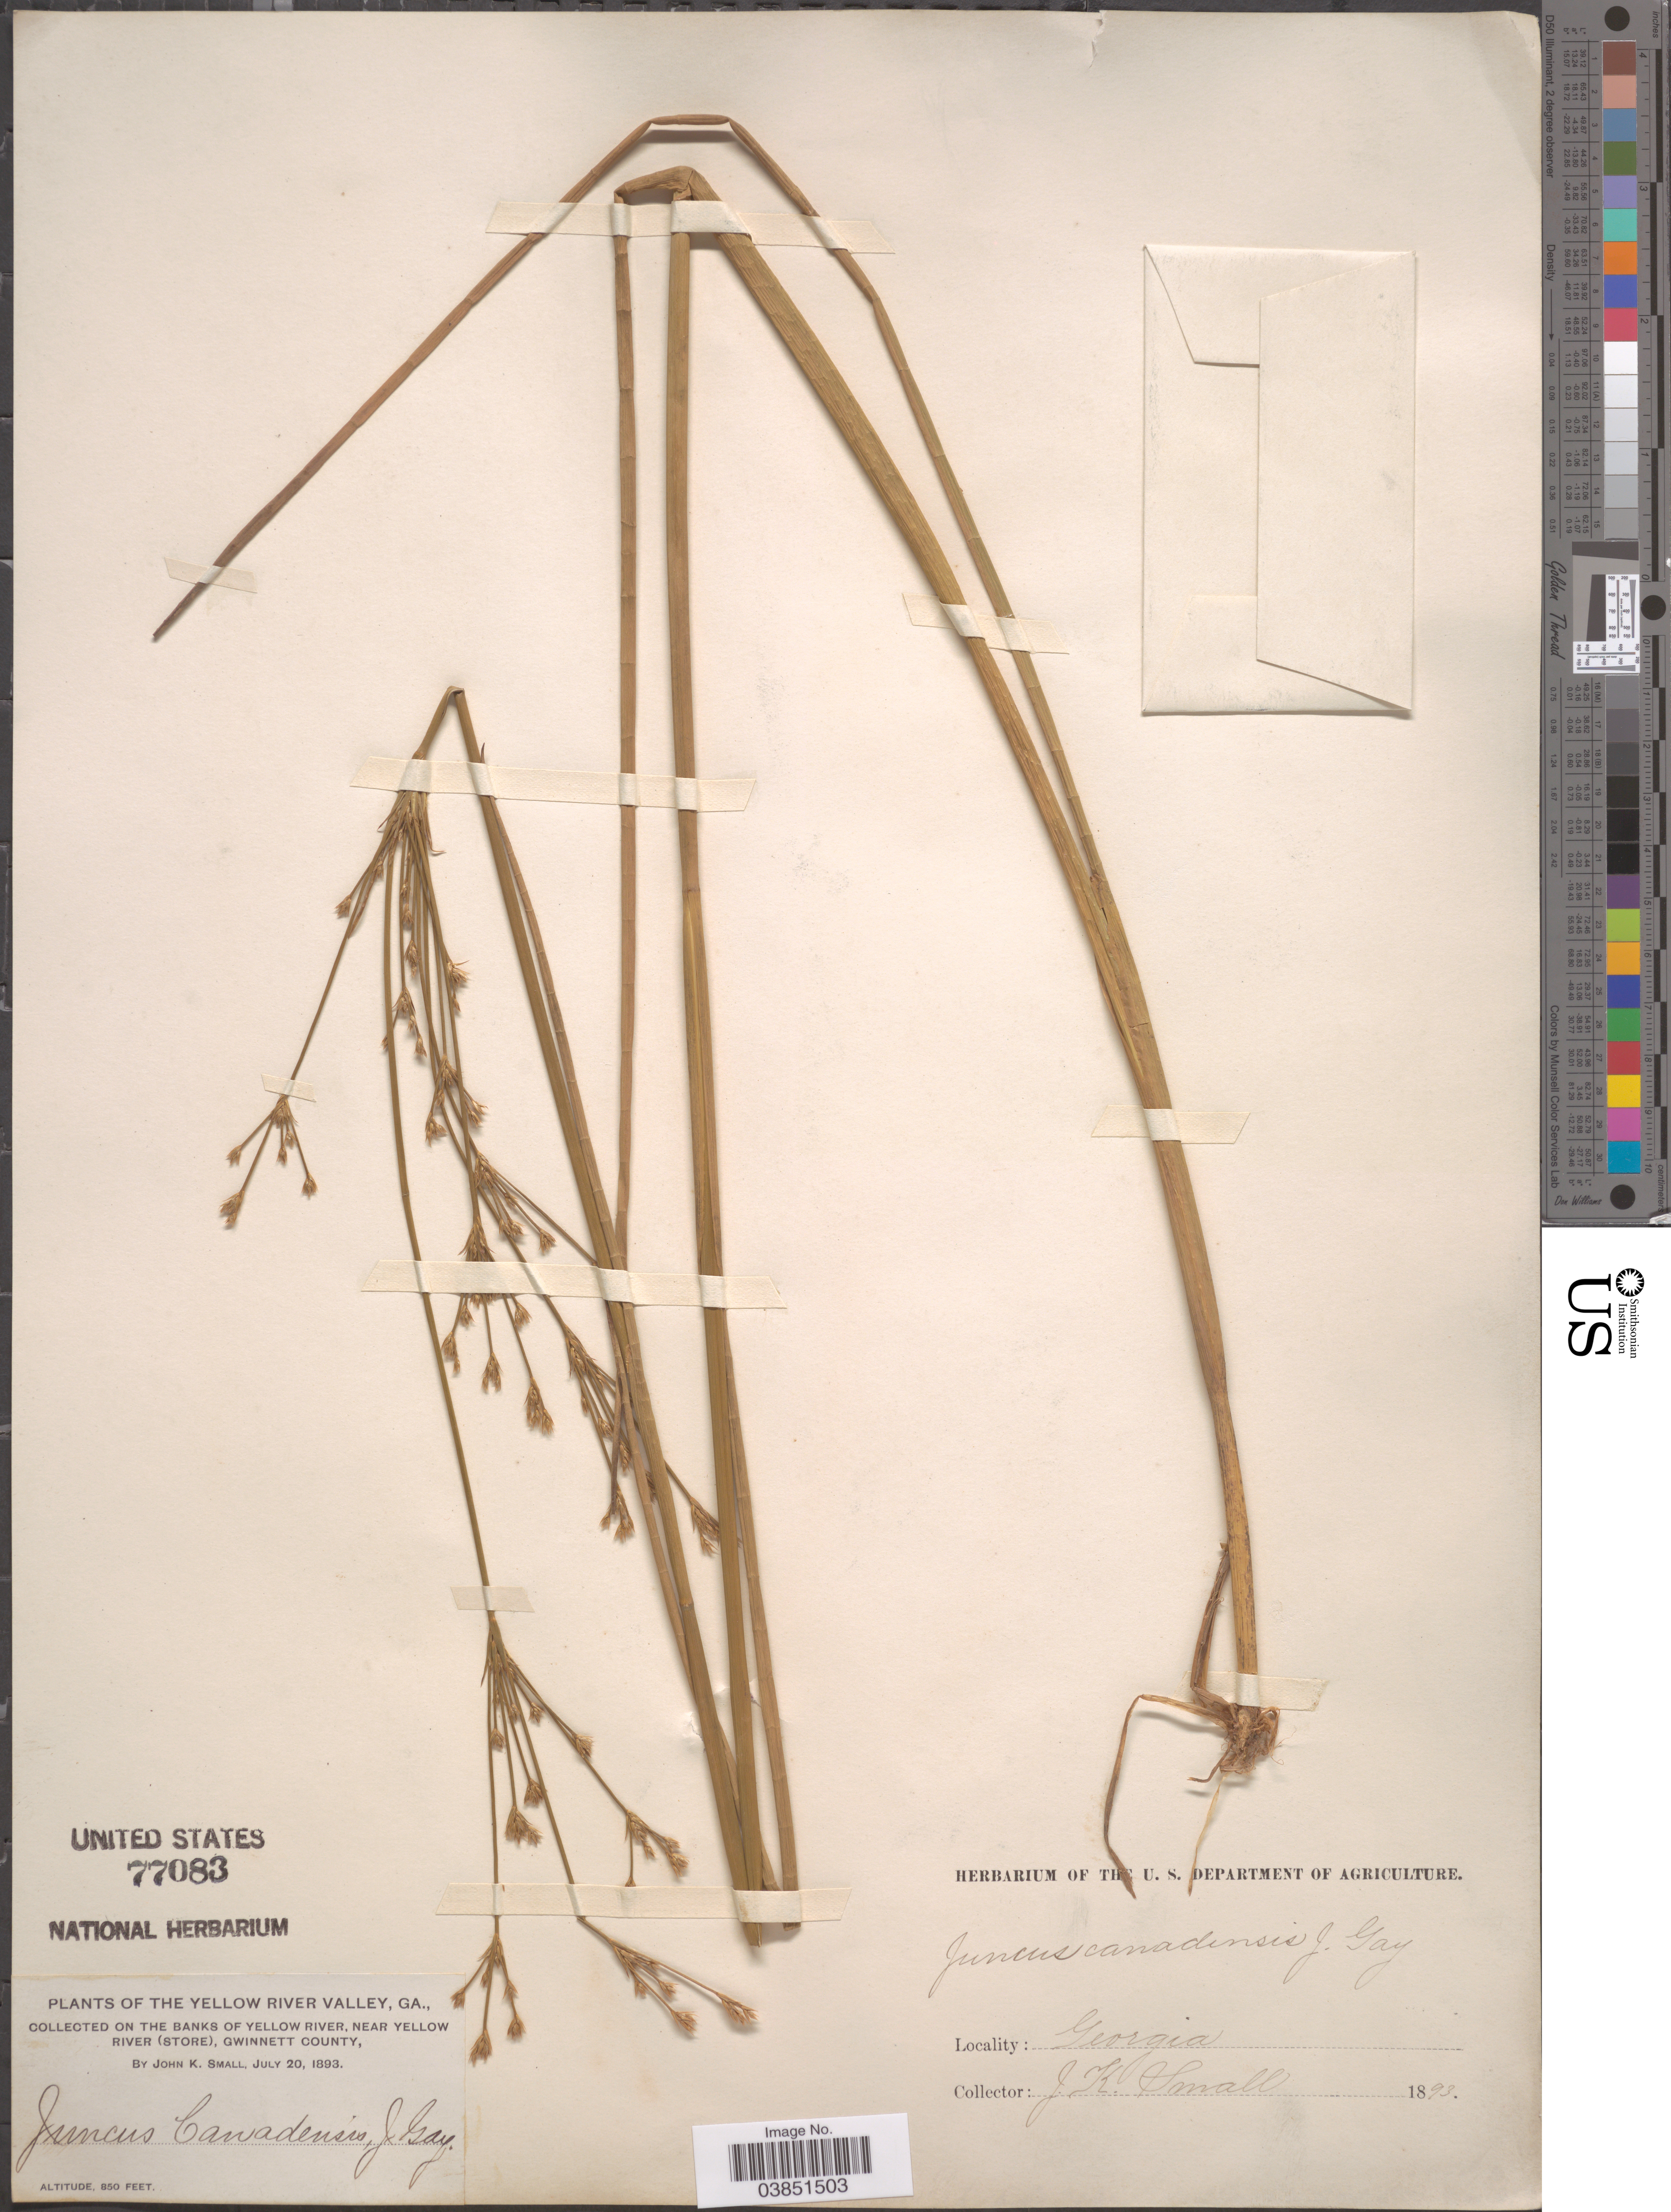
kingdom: Plantae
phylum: Tracheophyta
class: Liliopsida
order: Poales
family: Juncaceae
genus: Juncus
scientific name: Juncus canadensis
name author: J. Gay ex Laharpe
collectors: J. K. Small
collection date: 1893-07-20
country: United States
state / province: Georgia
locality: The Yellow River Valley. On the banks of Yellow River, near Yellow River (Store), Gwinnett County.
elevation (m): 259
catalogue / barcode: US 77083